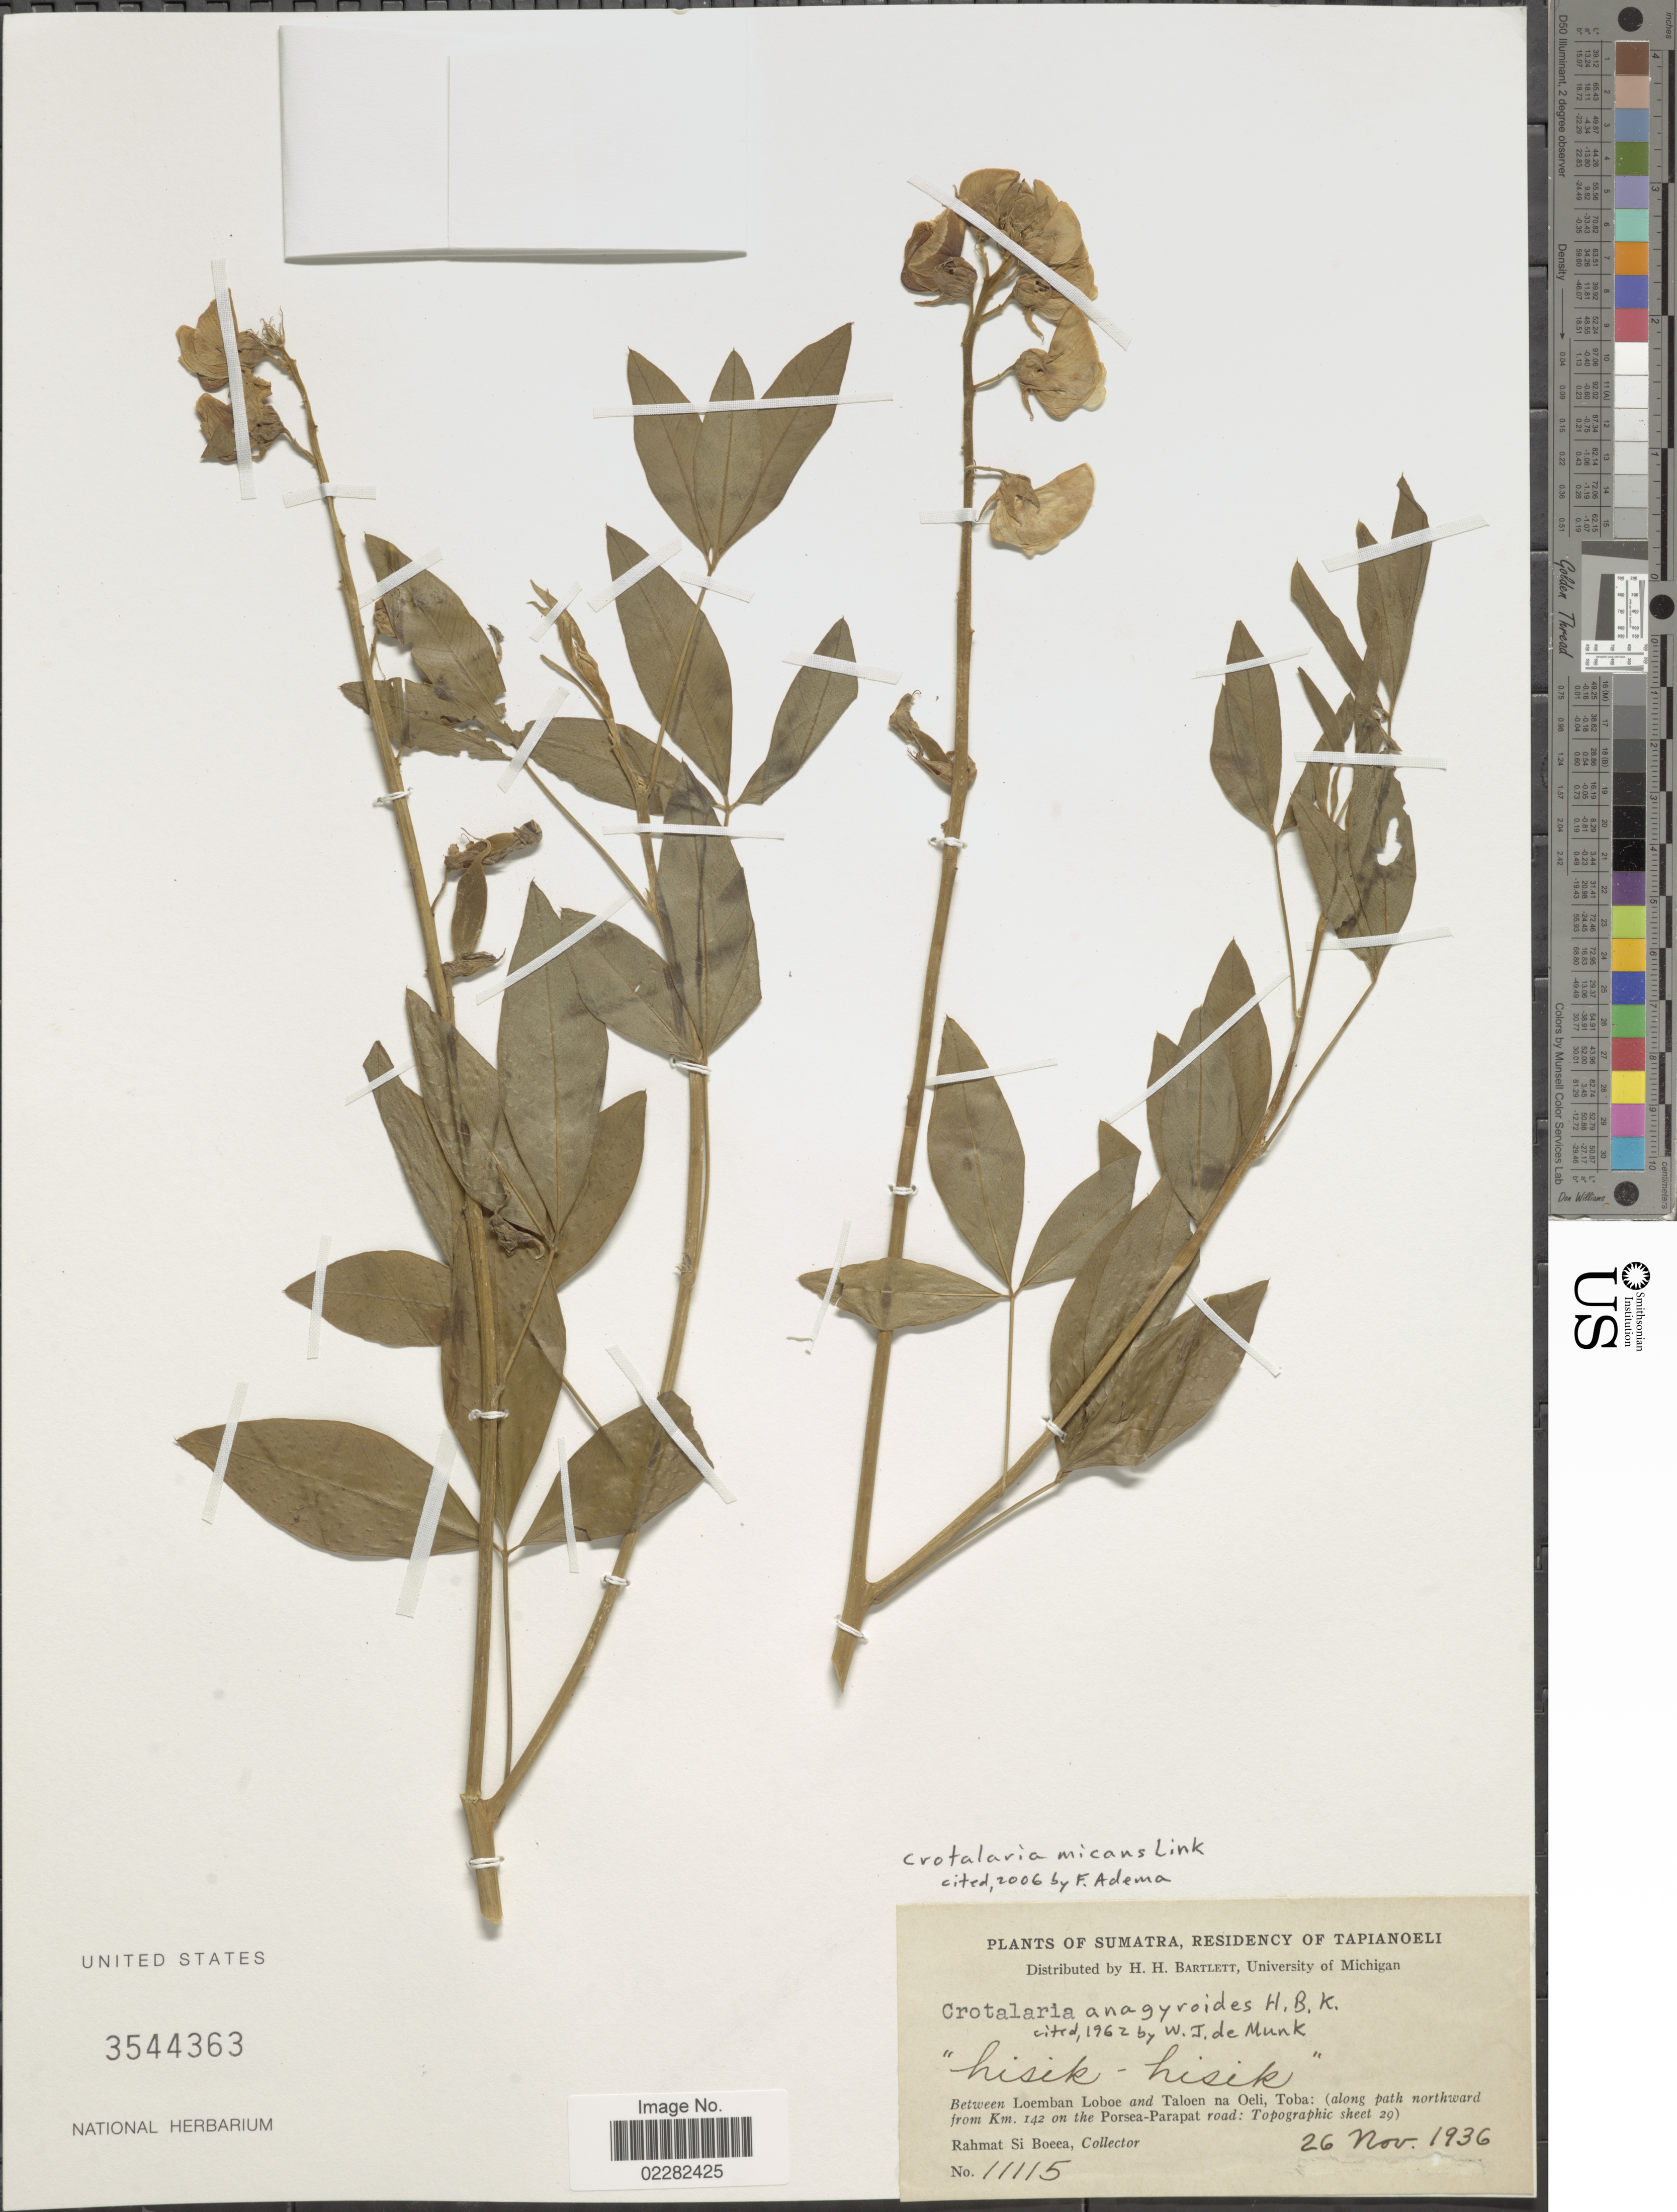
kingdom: Plantae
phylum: Tracheophyta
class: Magnoliopsida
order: Fabales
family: Fabaceae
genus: Crotalaria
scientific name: Crotalaria micans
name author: Link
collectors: Rahmat Si Boeea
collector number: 11115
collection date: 1936-11-26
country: Indonesia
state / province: Sumatra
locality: Tapianoeli, Between Loemban Loboe and Taloen na Oeli Toba: along path northward from km 142 on the Porsea-Parapat road Topographic sheet 20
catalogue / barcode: US 3544363